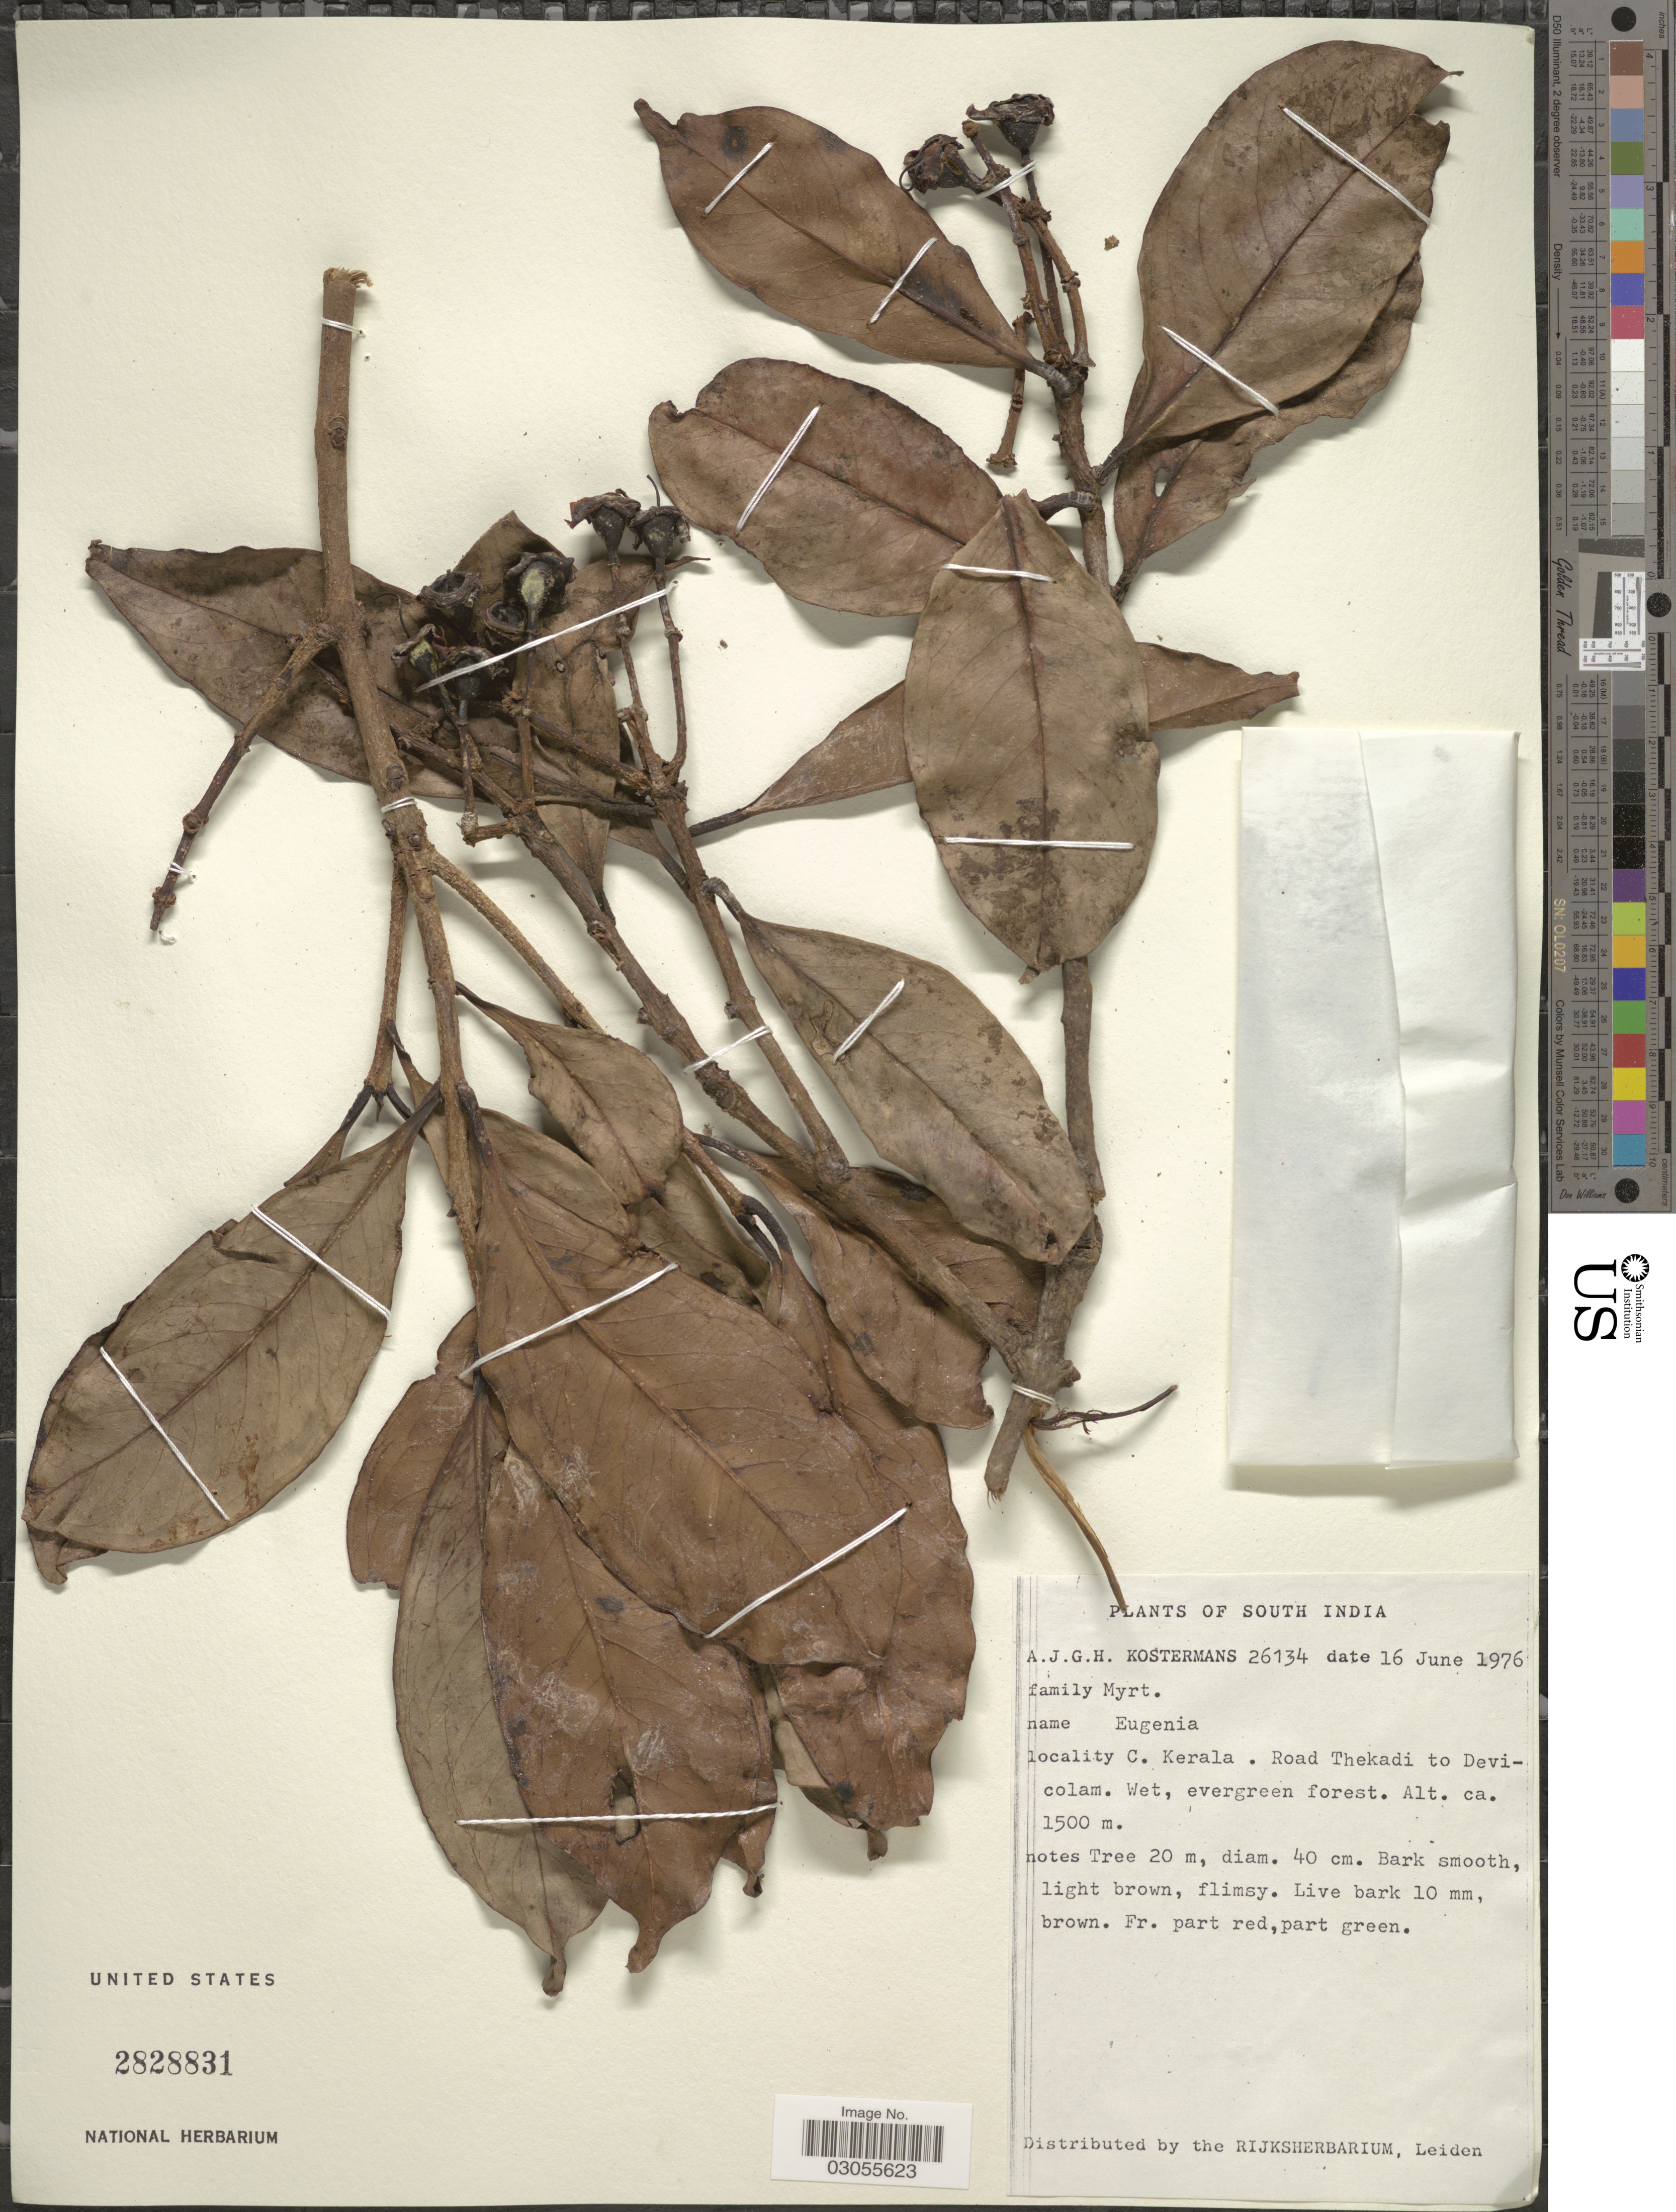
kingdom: Plantae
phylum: Tracheophyta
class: Magnoliopsida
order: Myrtales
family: Myrtaceae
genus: Eugenia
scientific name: Eugenia sp.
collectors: A. J. G. Kostermans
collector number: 26134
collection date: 1976-06-16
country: India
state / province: Kerala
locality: South India. C. Kerala. Road Thekadi to Devicolam.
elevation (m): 1500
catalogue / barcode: US 2828831